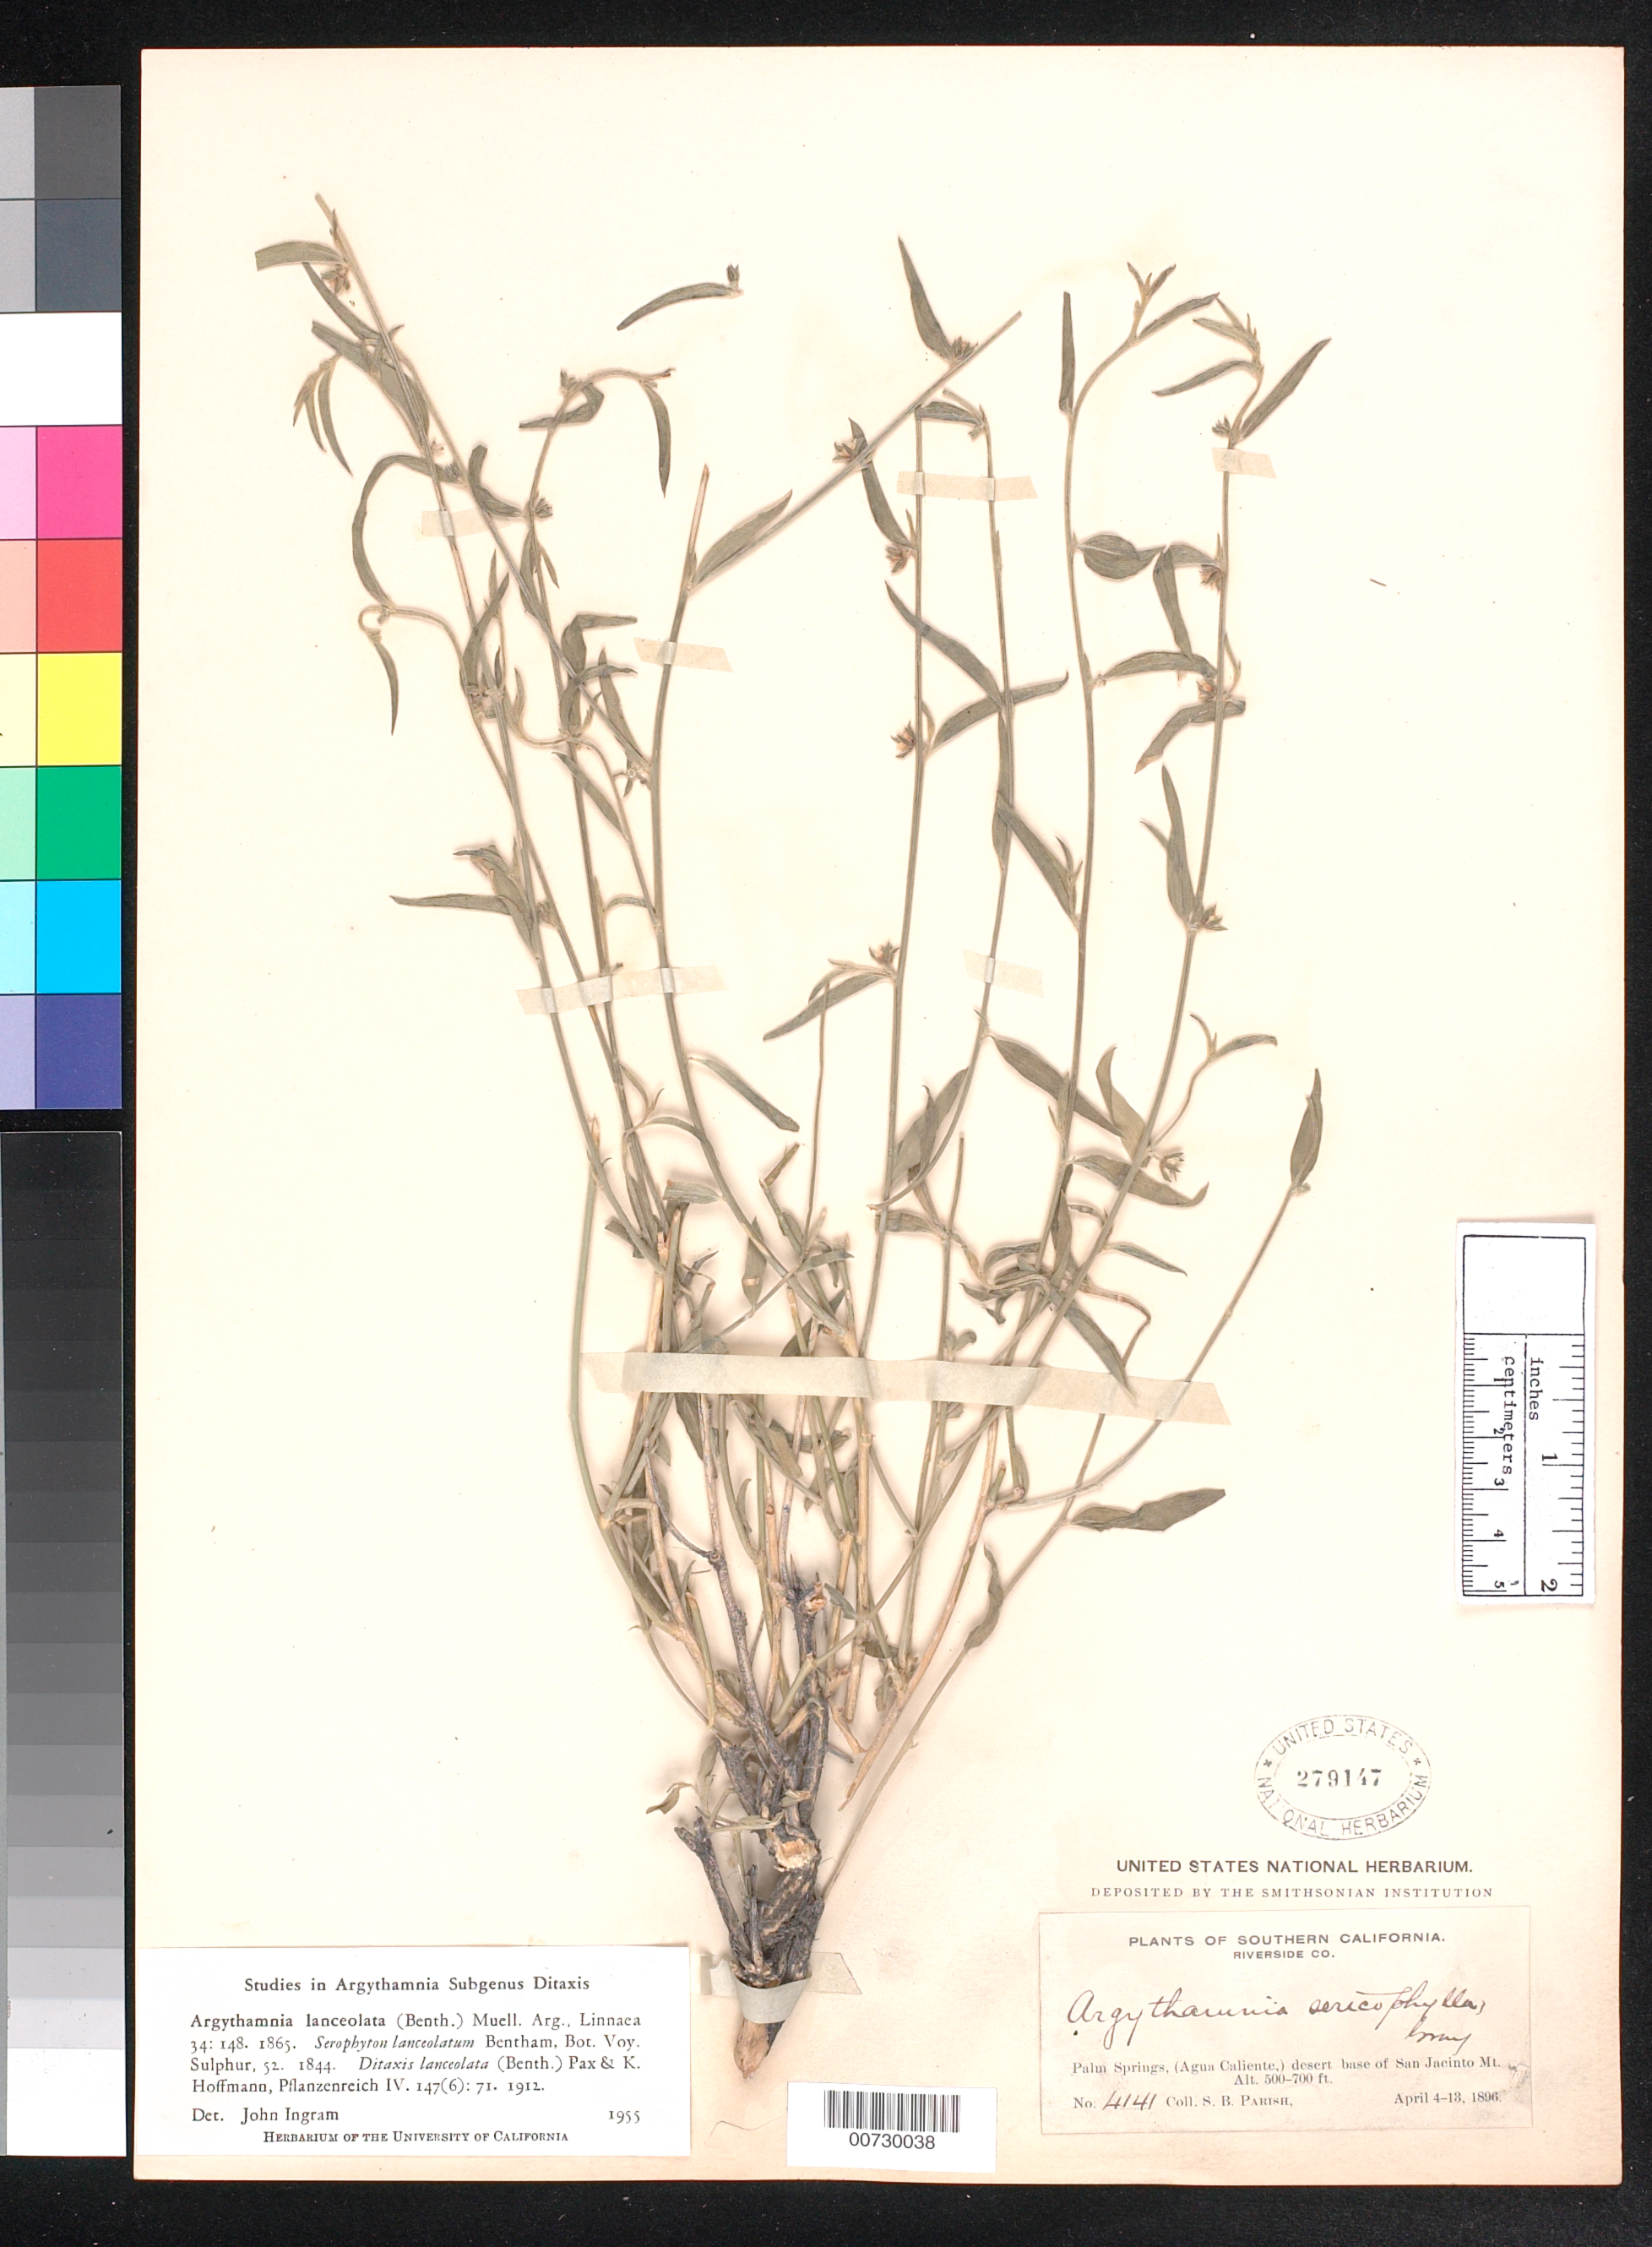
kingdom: Plantae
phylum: Tracheophyta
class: Magnoliopsida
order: Malpighiales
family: Euphorbiaceae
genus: Argythamnia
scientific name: Argythamnia lanceolata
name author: (Benth.) Müll. Arg.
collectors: S. B. Parish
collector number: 4141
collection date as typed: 04 Apr 1896 to 13 Apr 1896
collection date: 1896-04-04/1896-04-13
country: United States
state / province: California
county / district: Riverside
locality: Palm Springs, (Agua Caliente,) desert base of San Jacinto Mt.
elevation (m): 152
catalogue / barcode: US 279147